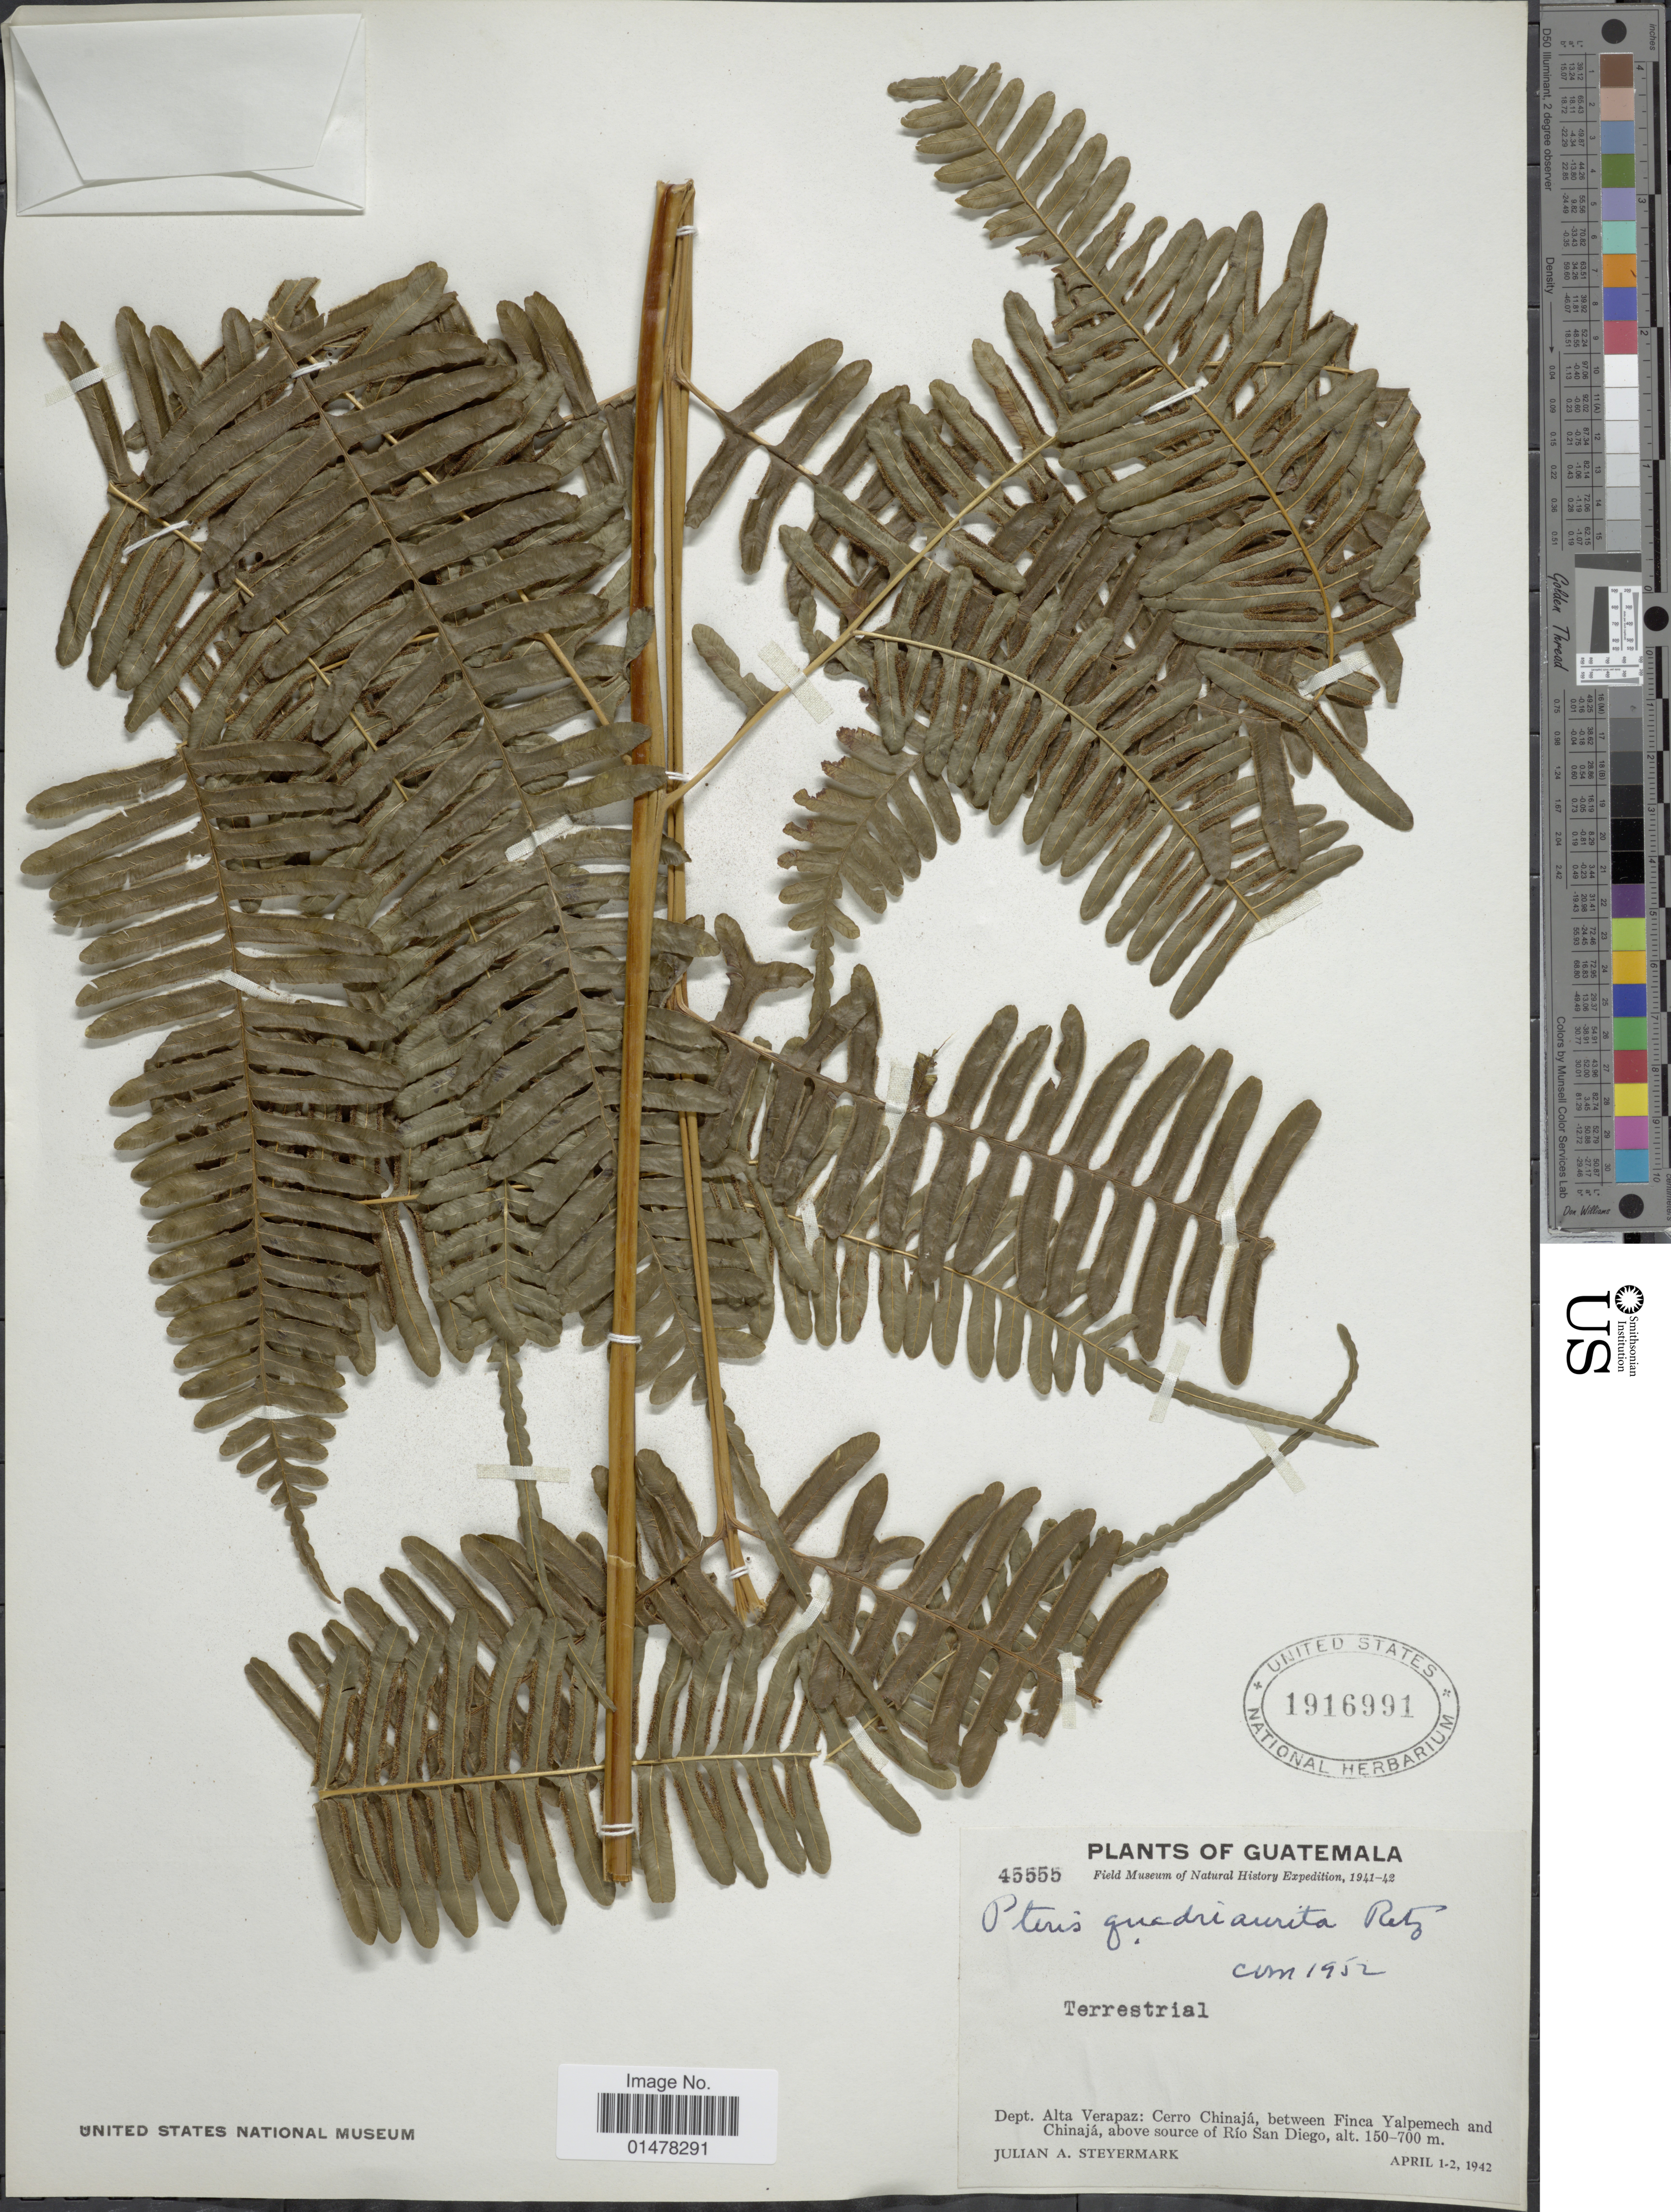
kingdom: Plantae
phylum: Tracheophyta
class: Polypodiopsida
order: Polypodiales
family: Pteridaceae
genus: Pteris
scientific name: Pteris quadriaurita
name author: Retz.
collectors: J. Steyermark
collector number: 45555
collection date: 1942-04-01/1942-04-02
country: Guatemala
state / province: Alta Verapaz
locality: Plants of Guatemala, Dept. Alta Verapaz: Cerro Chinaja, between Finca Yalpemech and Chinajá, above source of Rio San Diego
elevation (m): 150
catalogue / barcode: US 1916991